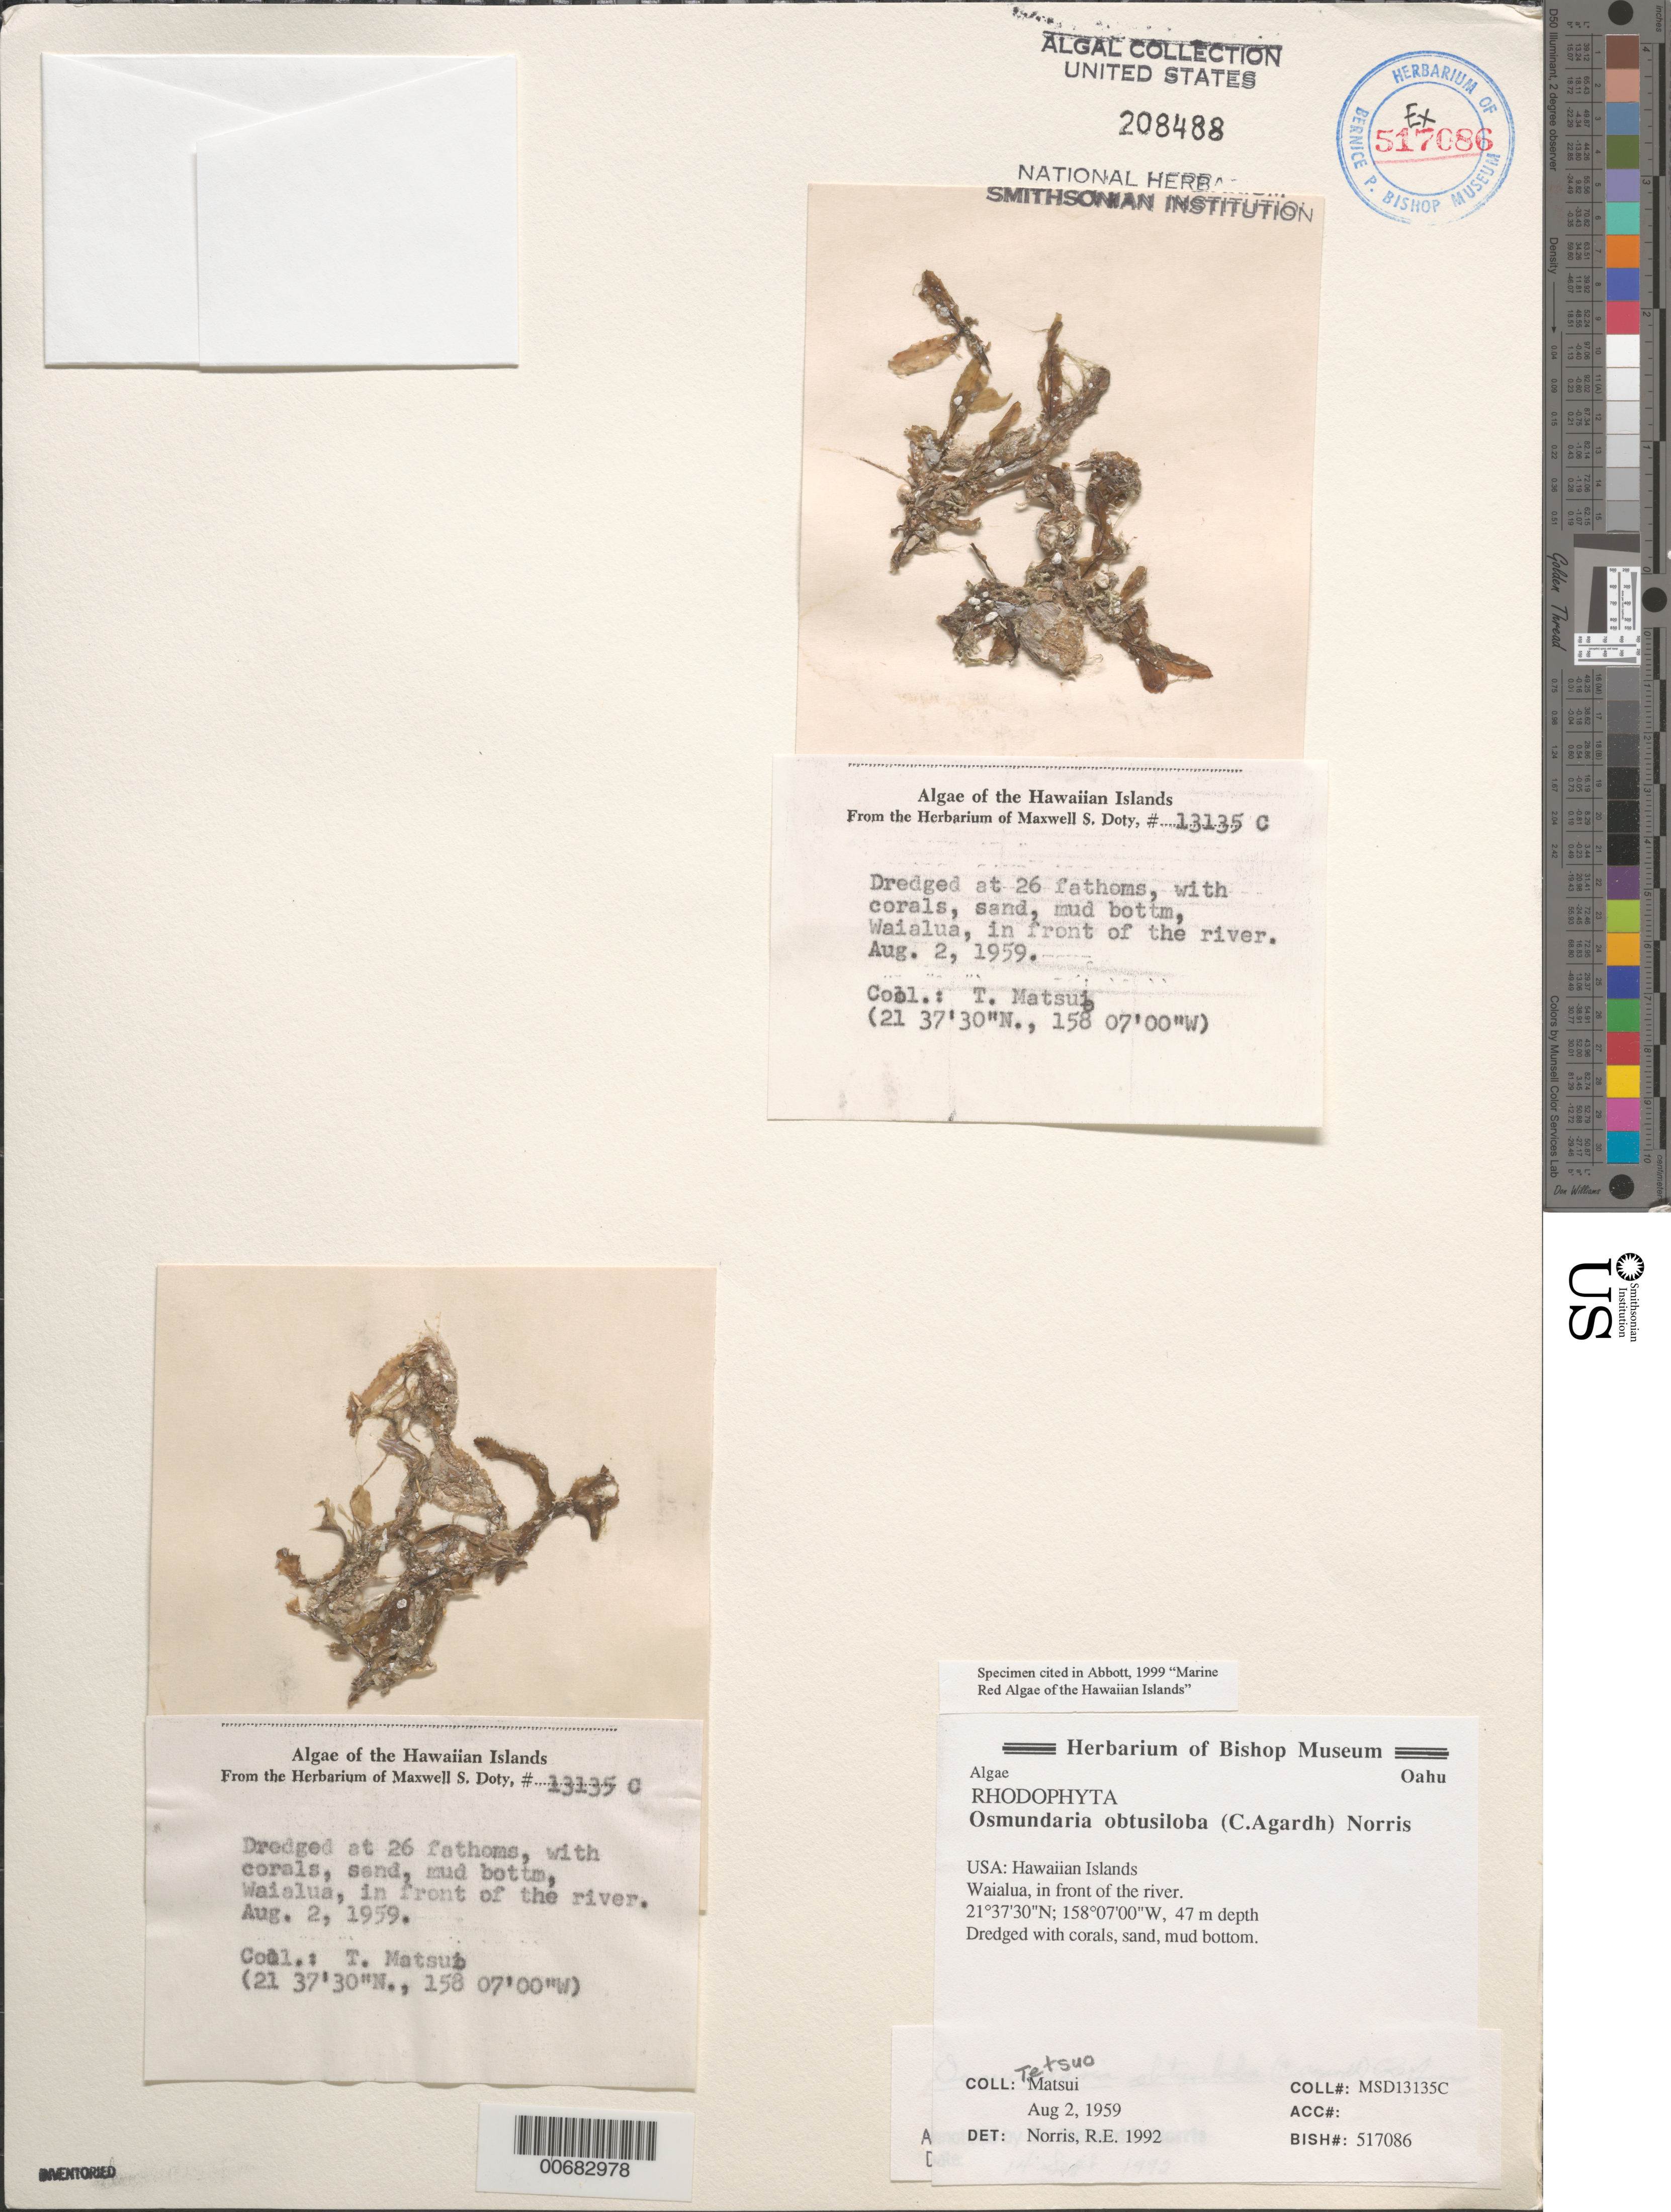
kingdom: Plantae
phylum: Rhodophyta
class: Florideophyceae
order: Ceramiales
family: Rhodomelaceae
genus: Osmundaria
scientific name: Osmundaria obtusiloba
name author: (C. Agardh) R.E. Norris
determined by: Norris, R. E.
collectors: T. Matsui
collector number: MSD 13135C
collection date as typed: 02 Aug 1959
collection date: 1959-08-02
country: United States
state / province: Hawaii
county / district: Honolulu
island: Oahu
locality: Waialua, in front of river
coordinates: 21 37' 30" N, 158 08' 00" W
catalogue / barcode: US 208488